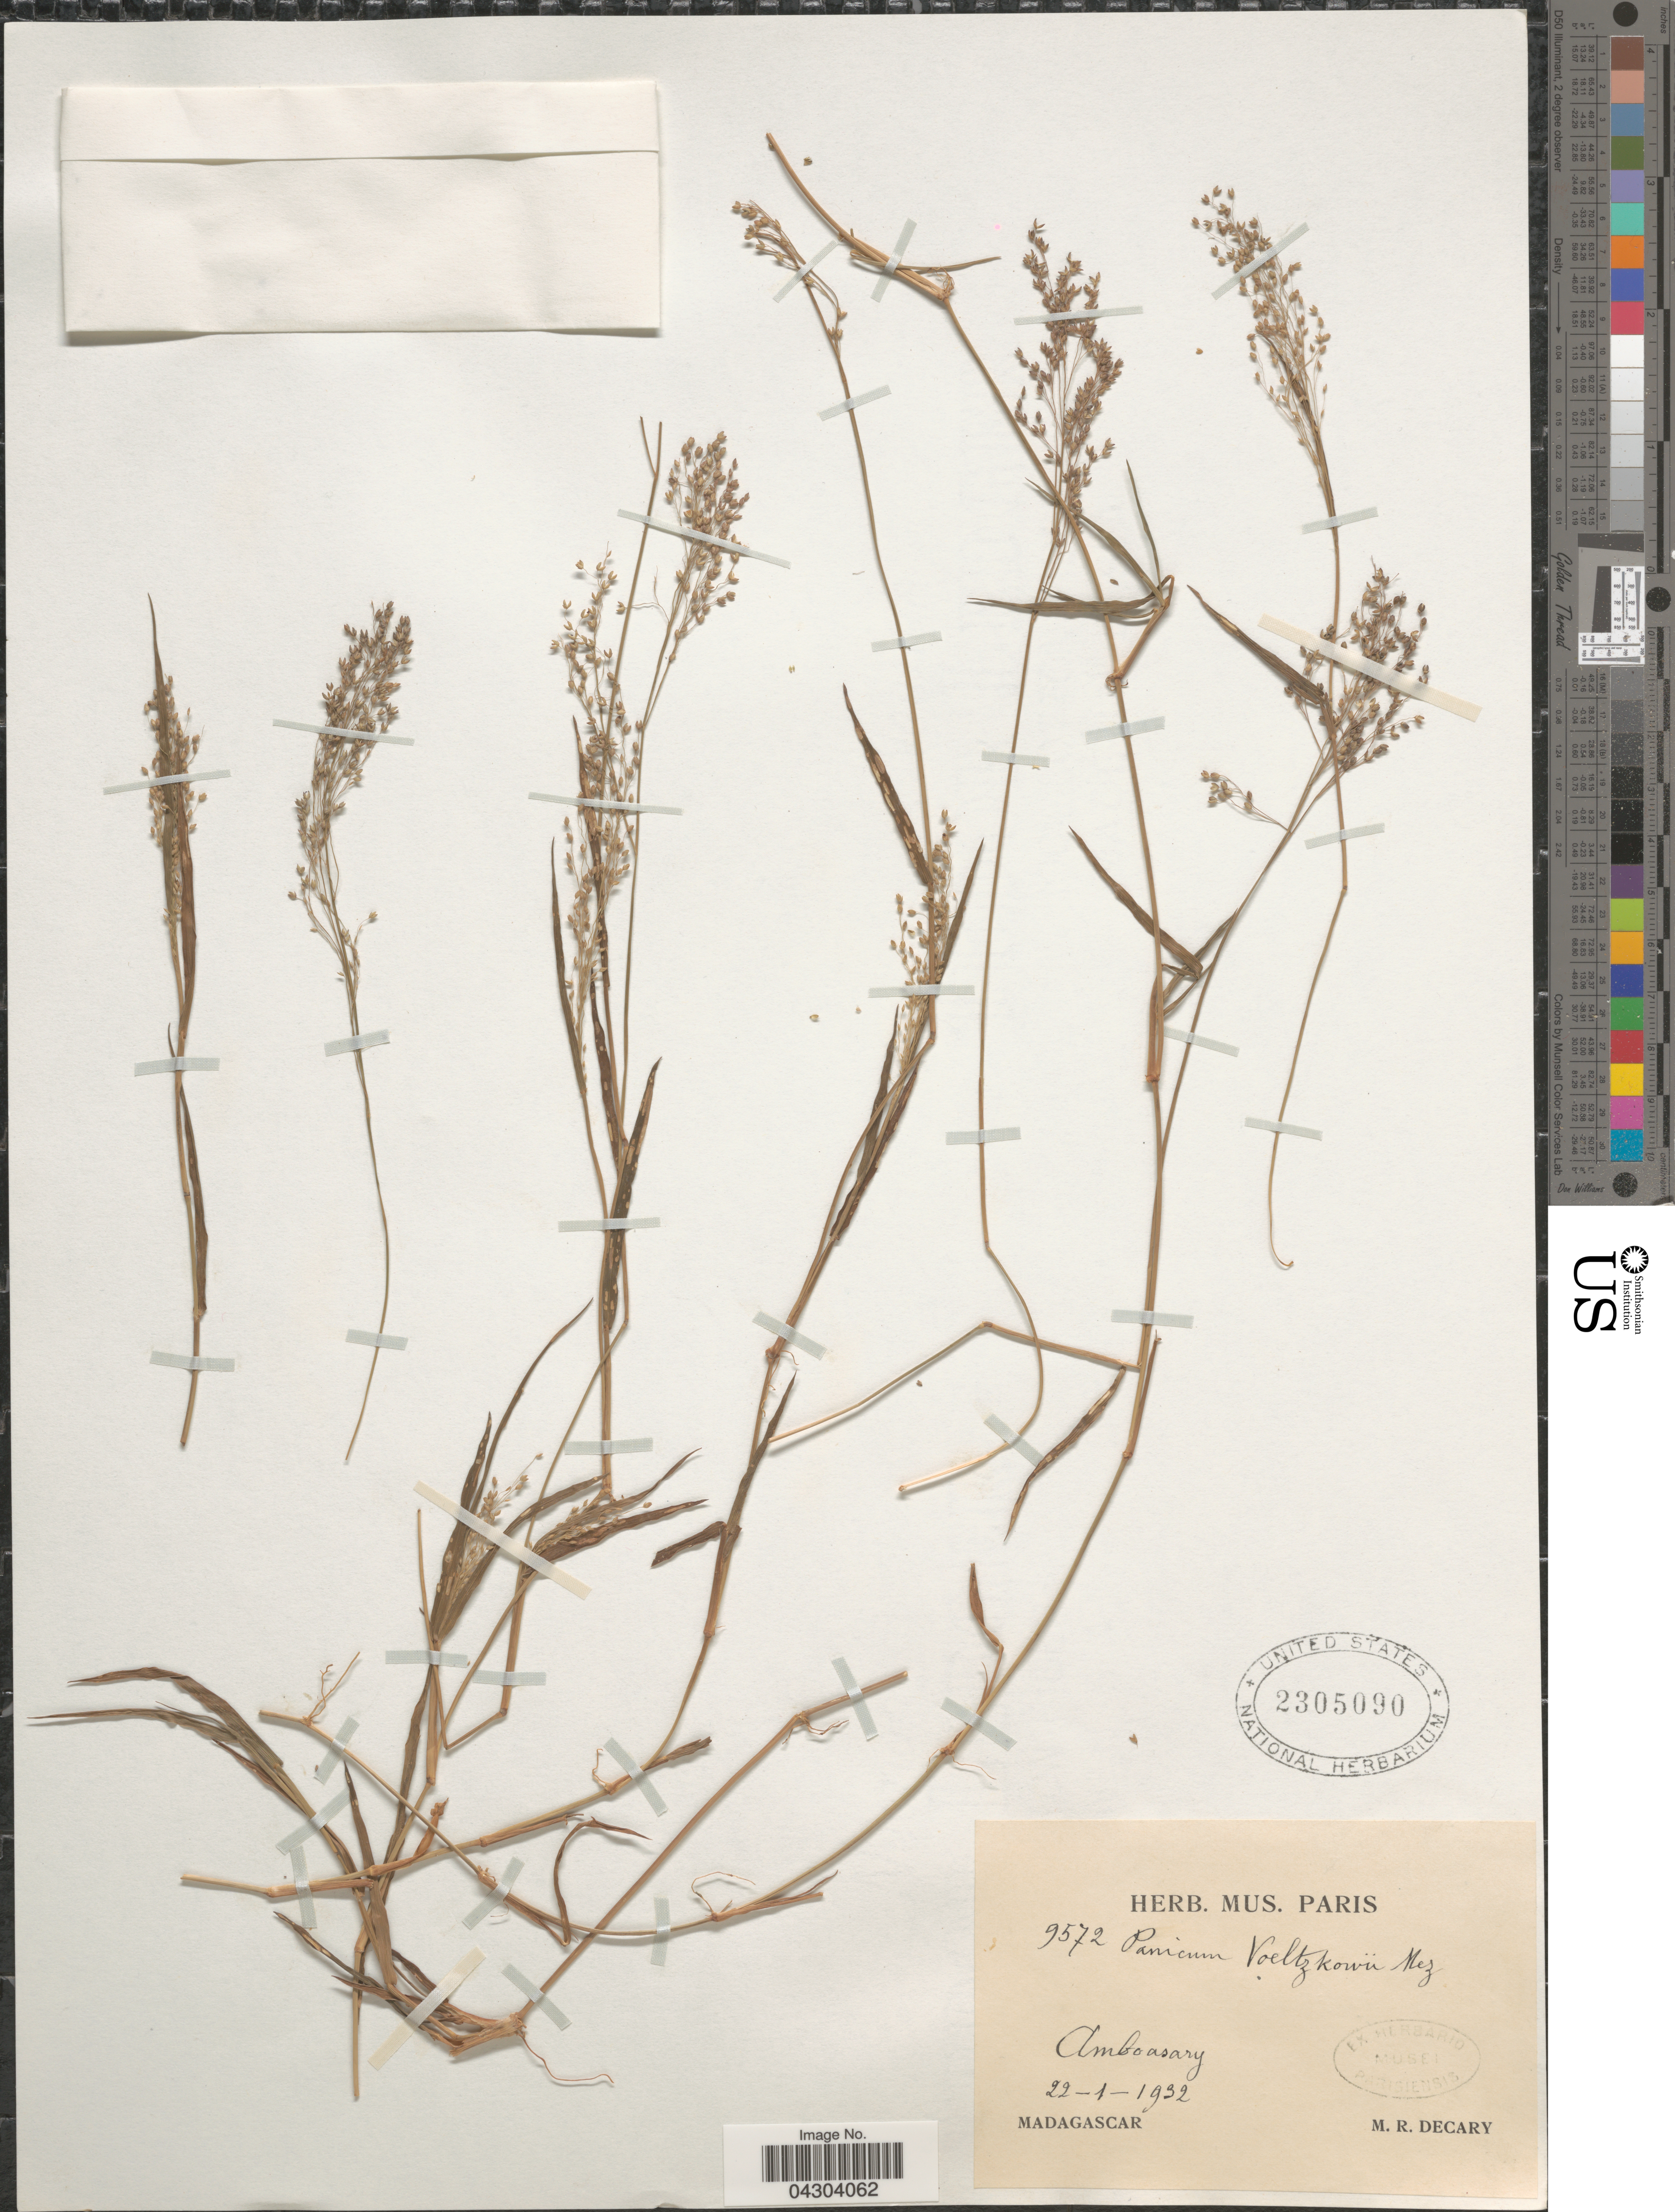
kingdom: Plantae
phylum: Tracheophyta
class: Liliopsida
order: Poales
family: Poaceae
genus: Panicum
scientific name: Panicum voeltzkowii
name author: Mez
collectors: R. Decary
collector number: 9572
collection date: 1932-01-22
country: Madagascar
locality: Amboasary.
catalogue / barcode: US 2305090